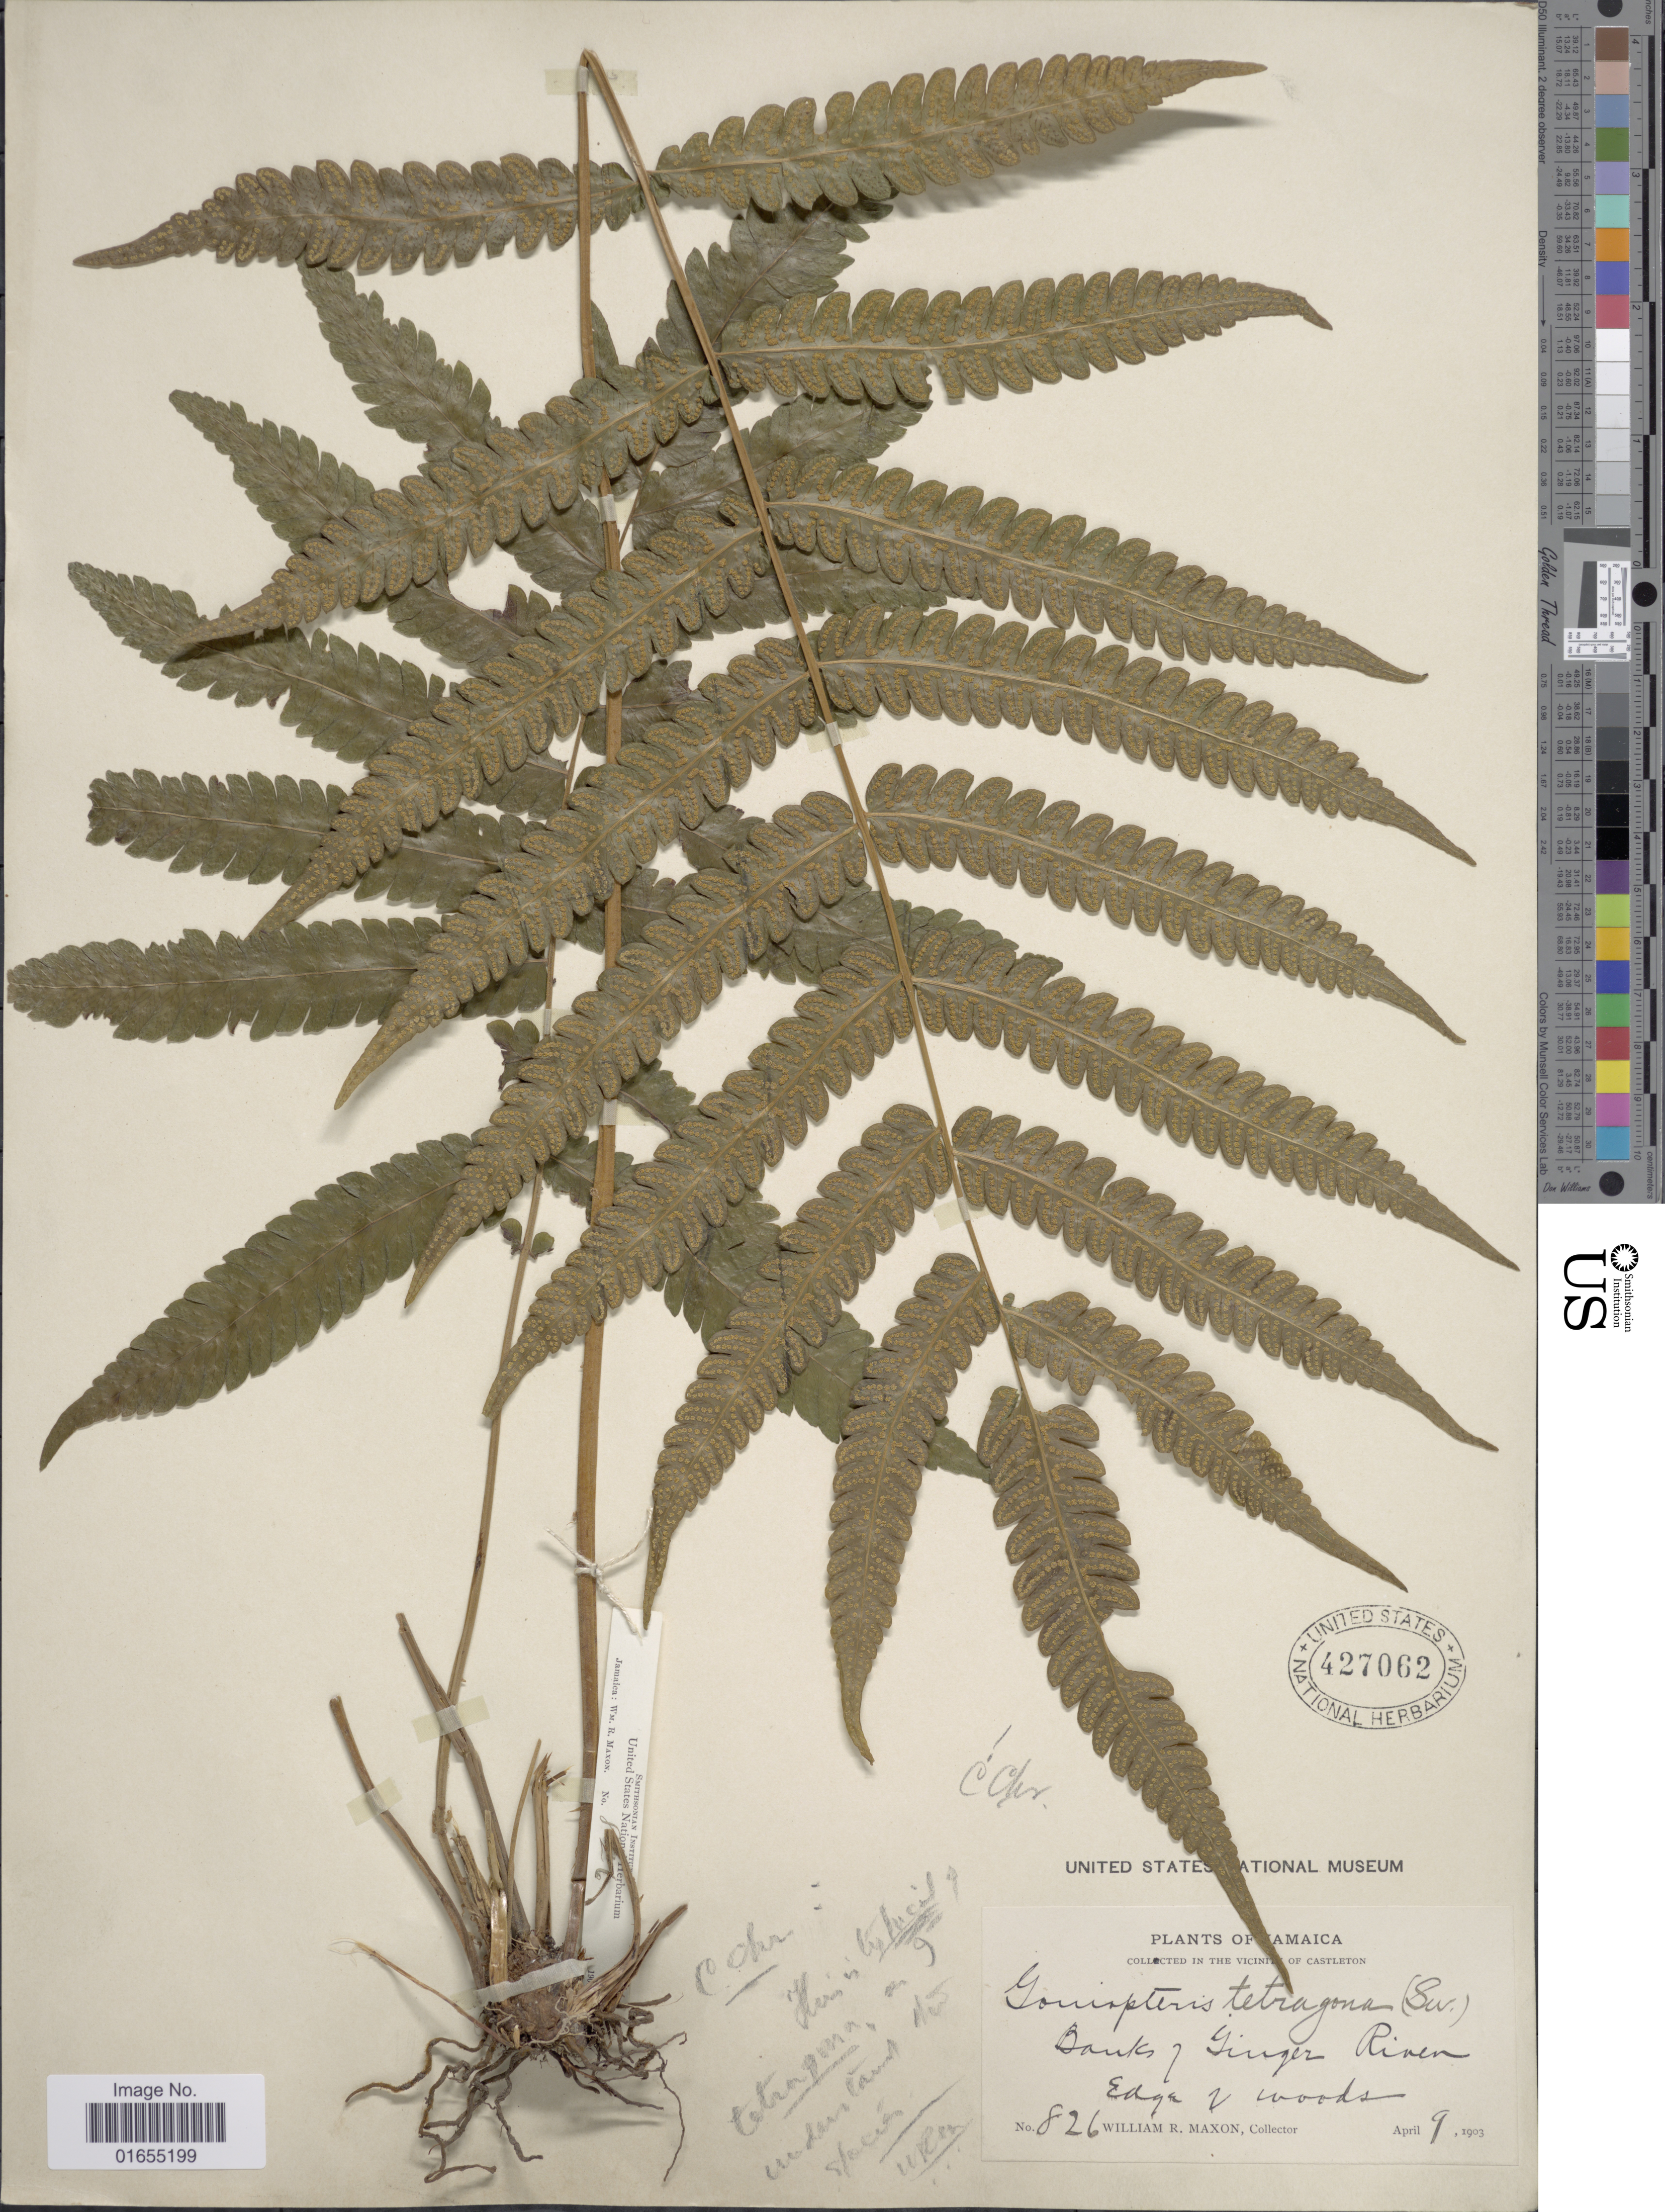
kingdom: Plantae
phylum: Tracheophyta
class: Polypodiopsida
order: Polypodiales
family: Thelypteridaceae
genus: Goniopteris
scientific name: Goniopteris subtetragona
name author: (Link) Vareschi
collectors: W. R. Maxon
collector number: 826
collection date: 1903-04-09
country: Jamaica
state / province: Saint Andrew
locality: Vicinity of Castleton. Banks of Ginger River, Edge of Woods.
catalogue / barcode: US 427062